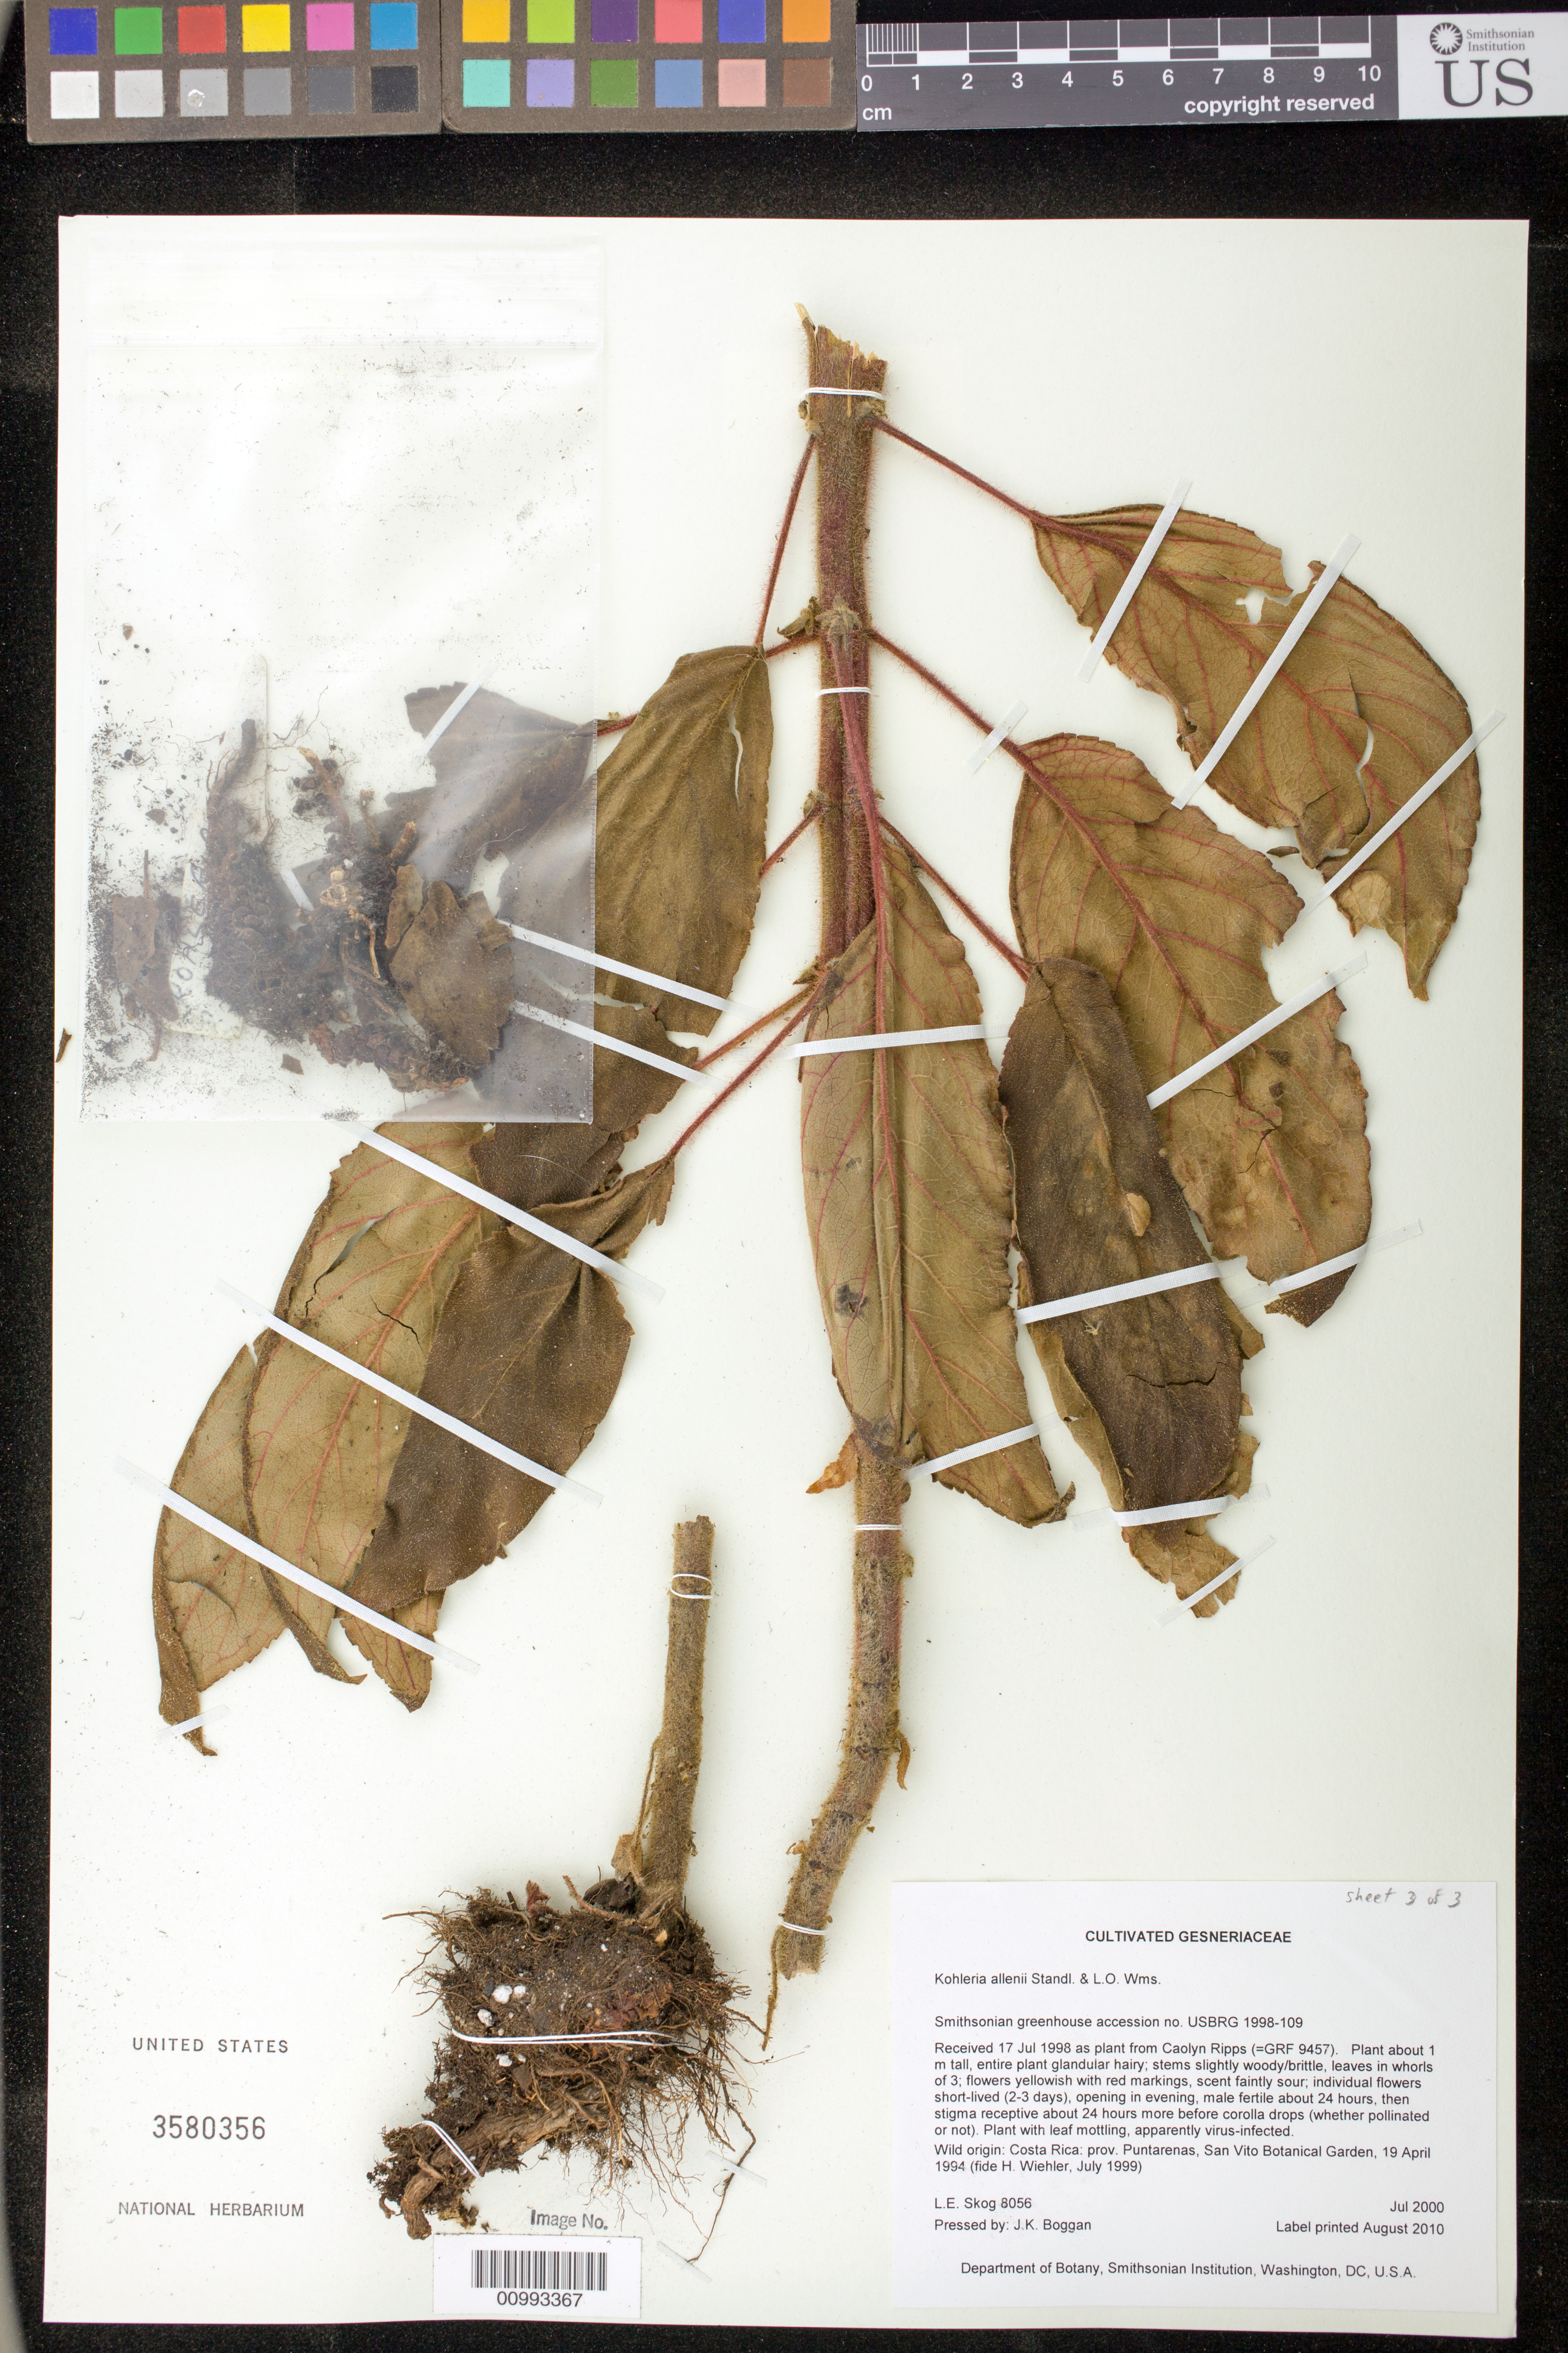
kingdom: Plantae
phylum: Tracheophyta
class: Magnoliopsida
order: Lamiales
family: Gesneriaceae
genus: Kohleria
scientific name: Kohleria allenii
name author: Standl. & L.O. Williams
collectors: L. E. Skog & J. K. Boggan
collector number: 8056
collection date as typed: Jul 2000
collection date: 2000-07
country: Costa Rica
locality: Department of Botany, Smithsonian Institution, Washington, DC, U.S.A.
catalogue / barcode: US 3580356